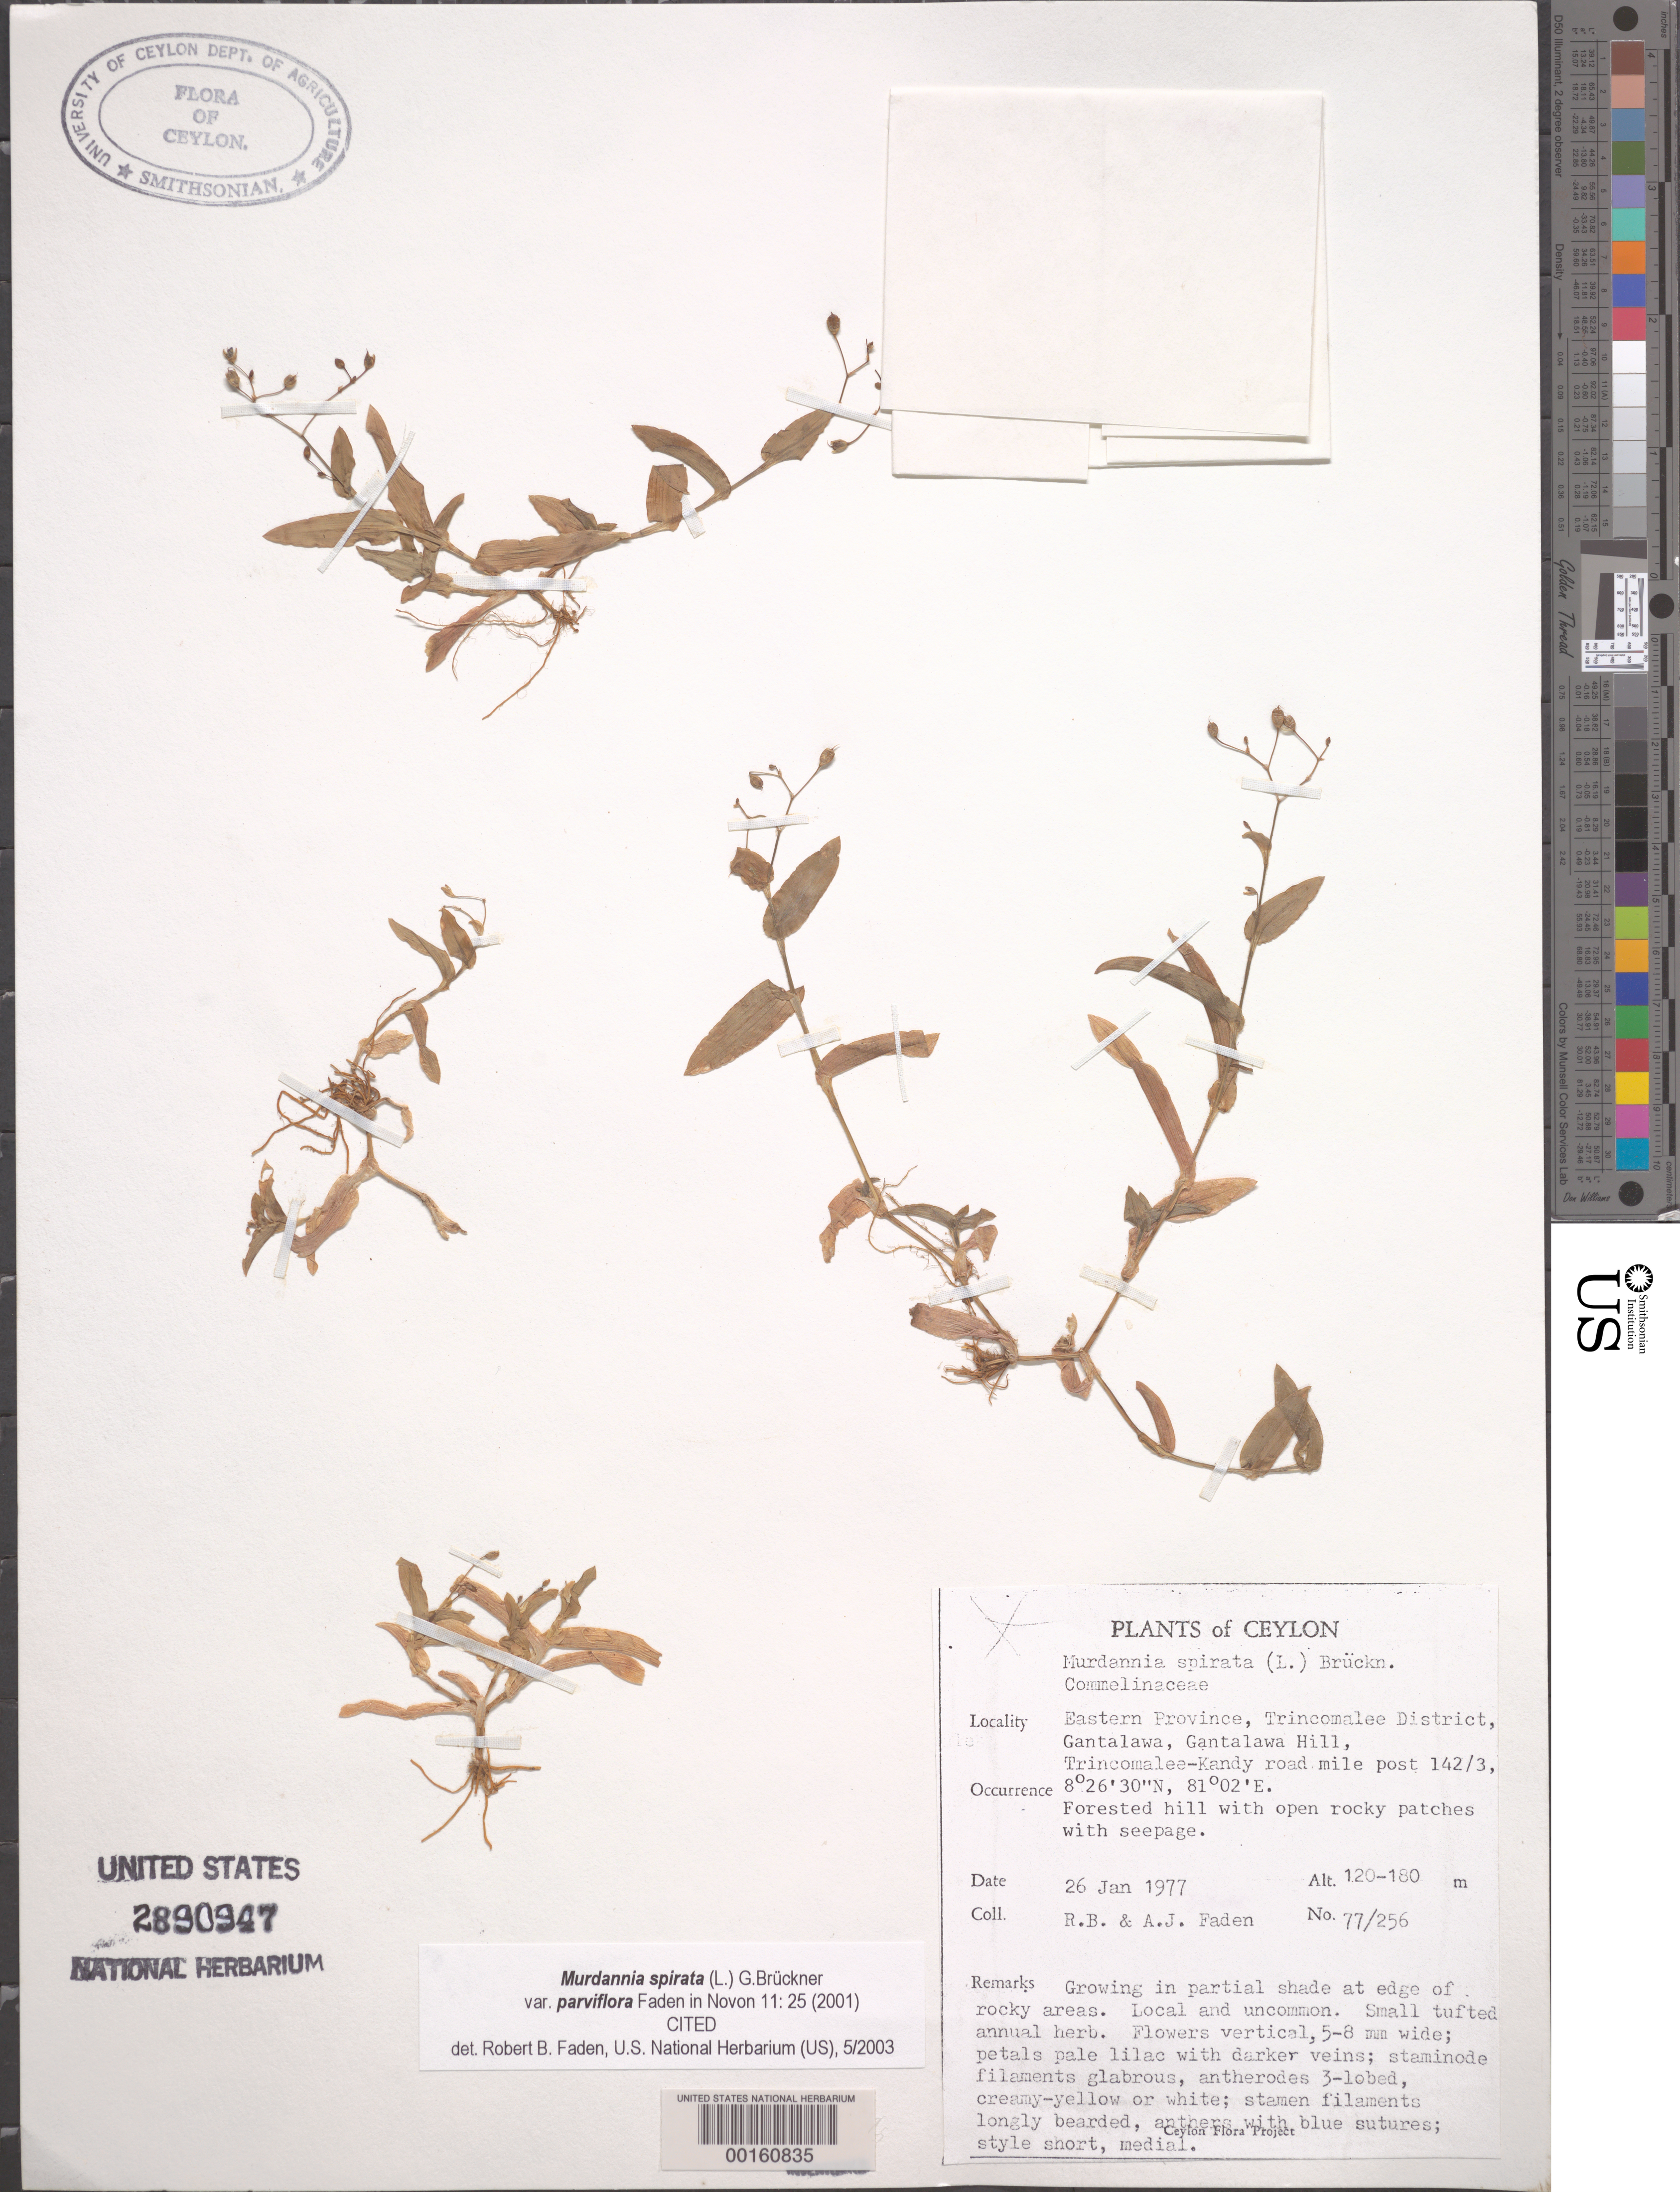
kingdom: Plantae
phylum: Tracheophyta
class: Liliopsida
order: Commelinales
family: Commelinaceae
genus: Murdannia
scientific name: Murdannia spirata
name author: (L.) G. Brückn.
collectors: R. B. Faden & A. J. Faden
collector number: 77/256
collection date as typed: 26 Jan 1977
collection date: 1977-01-26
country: Sri Lanka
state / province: Eastern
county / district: Trincomalee Dist.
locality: Gantalawa, gantalawa hill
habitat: Partial shade; edge of rock outcrop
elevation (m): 120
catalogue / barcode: US 2890947